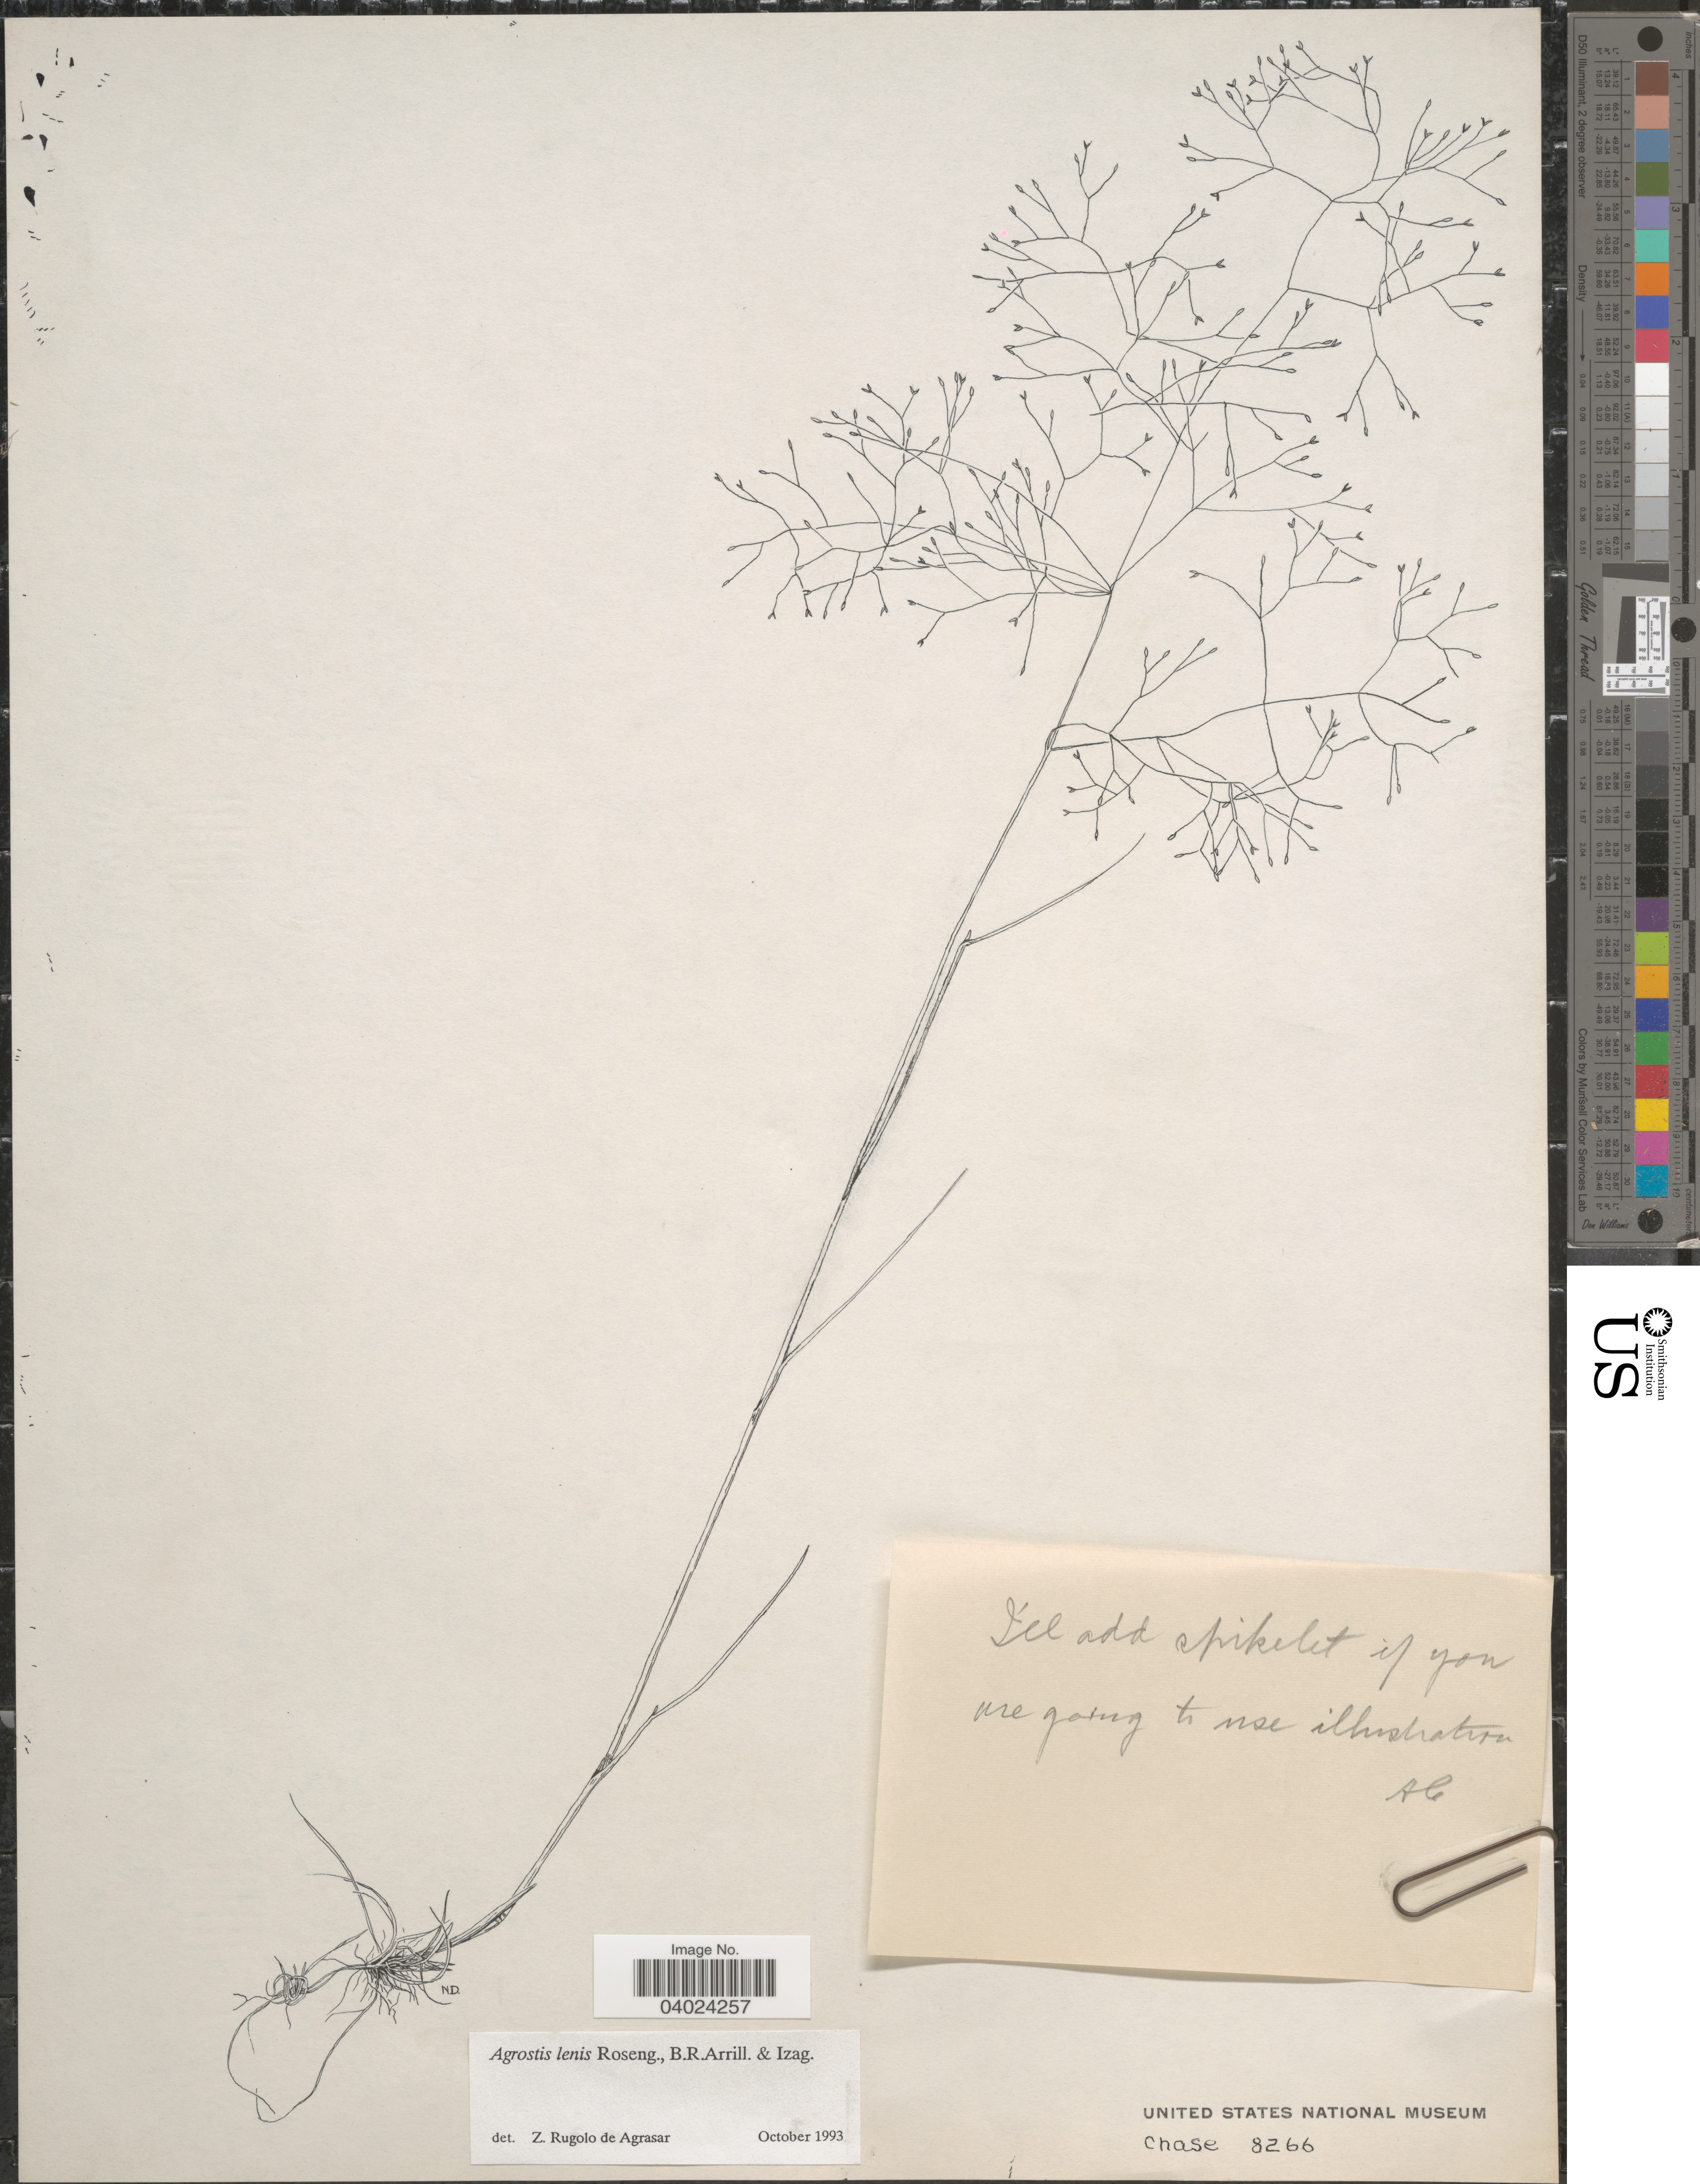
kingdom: Plantae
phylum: Tracheophyta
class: Liliopsida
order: Poales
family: Poaceae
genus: Agrostis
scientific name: Agrostis lenis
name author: Roseng.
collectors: Chase, --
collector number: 8266